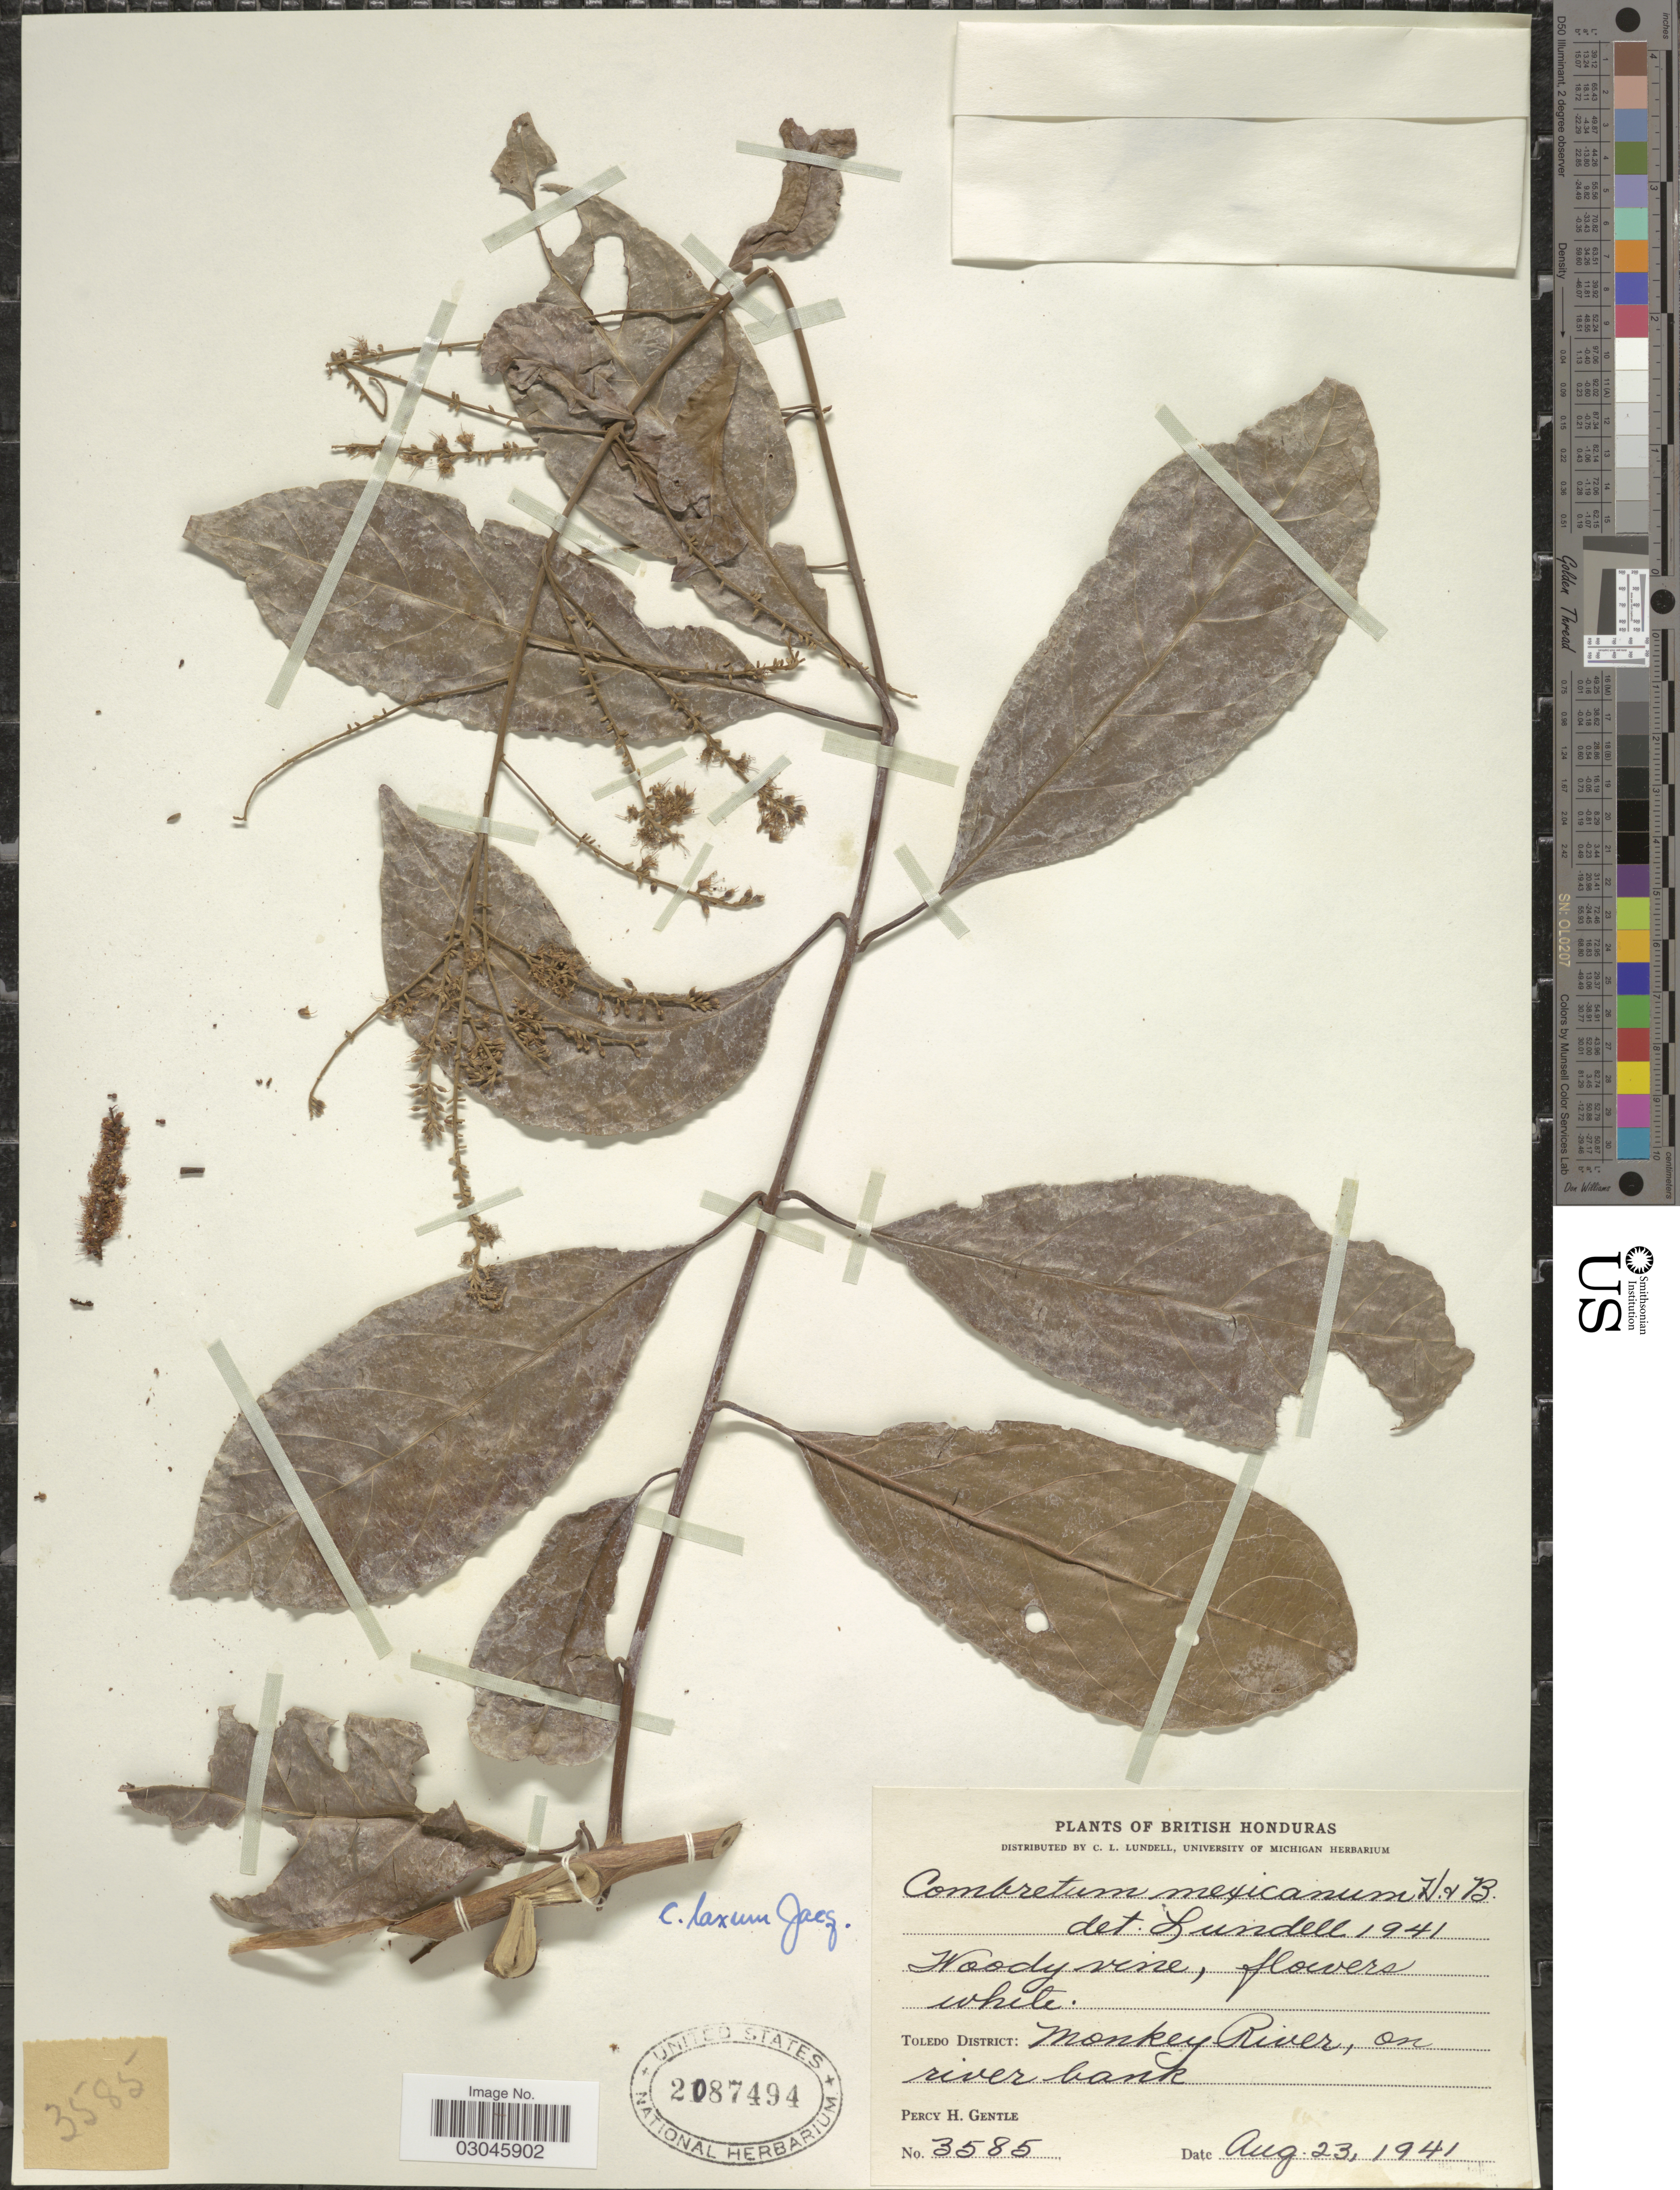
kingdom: Plantae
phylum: Tracheophyta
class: Magnoliopsida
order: Myrtales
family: Combretaceae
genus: Combretum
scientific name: Combretum laxum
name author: Jacq.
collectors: P. H. Gentle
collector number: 3585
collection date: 1941-08-23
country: Belize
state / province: Toledo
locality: British Honduras. Toledo District: Monkey River, on river bank.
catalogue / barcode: US 2087494